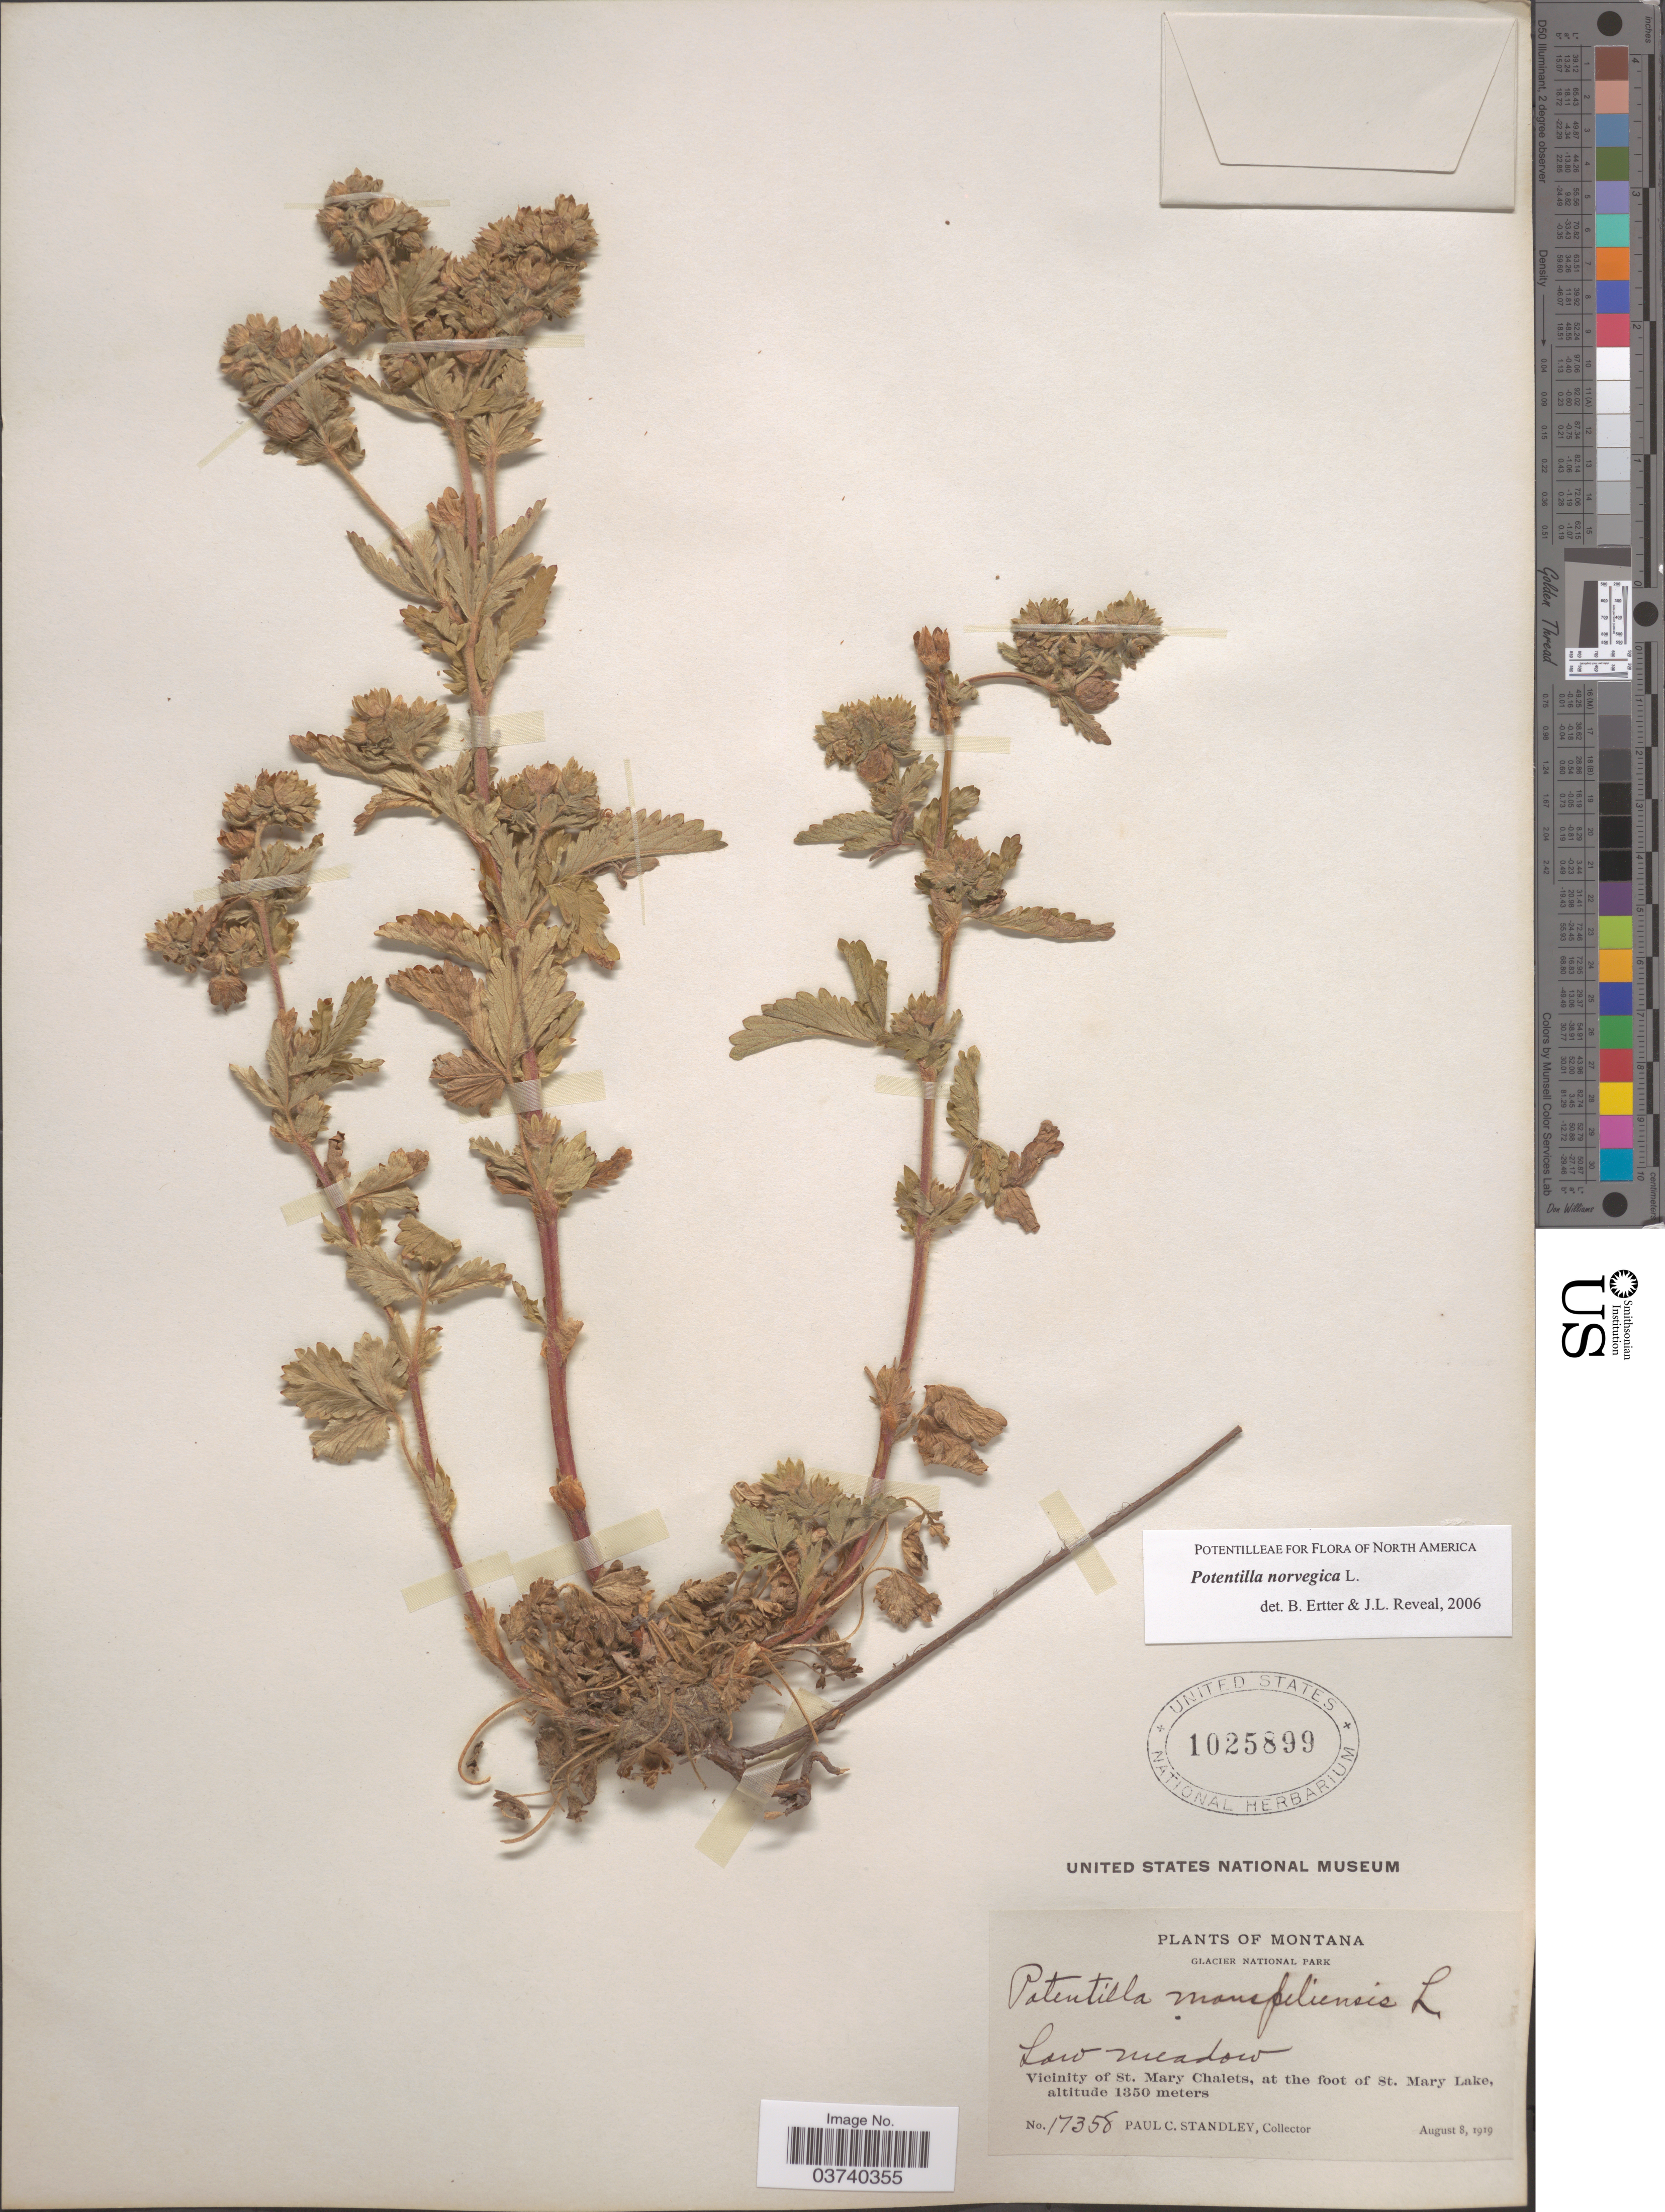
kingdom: Plantae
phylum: Tracheophyta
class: Magnoliopsida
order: Rosales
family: Rosaceae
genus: Potentilla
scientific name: Potentilla norvegica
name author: L.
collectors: P. C. Standley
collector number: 17358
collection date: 1919-08-08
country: United States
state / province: Montana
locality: Glacier National Park. Vicinity of St. Mary Chalets, at the foot of St. Mary Lake.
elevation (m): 1350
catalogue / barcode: US 1025899